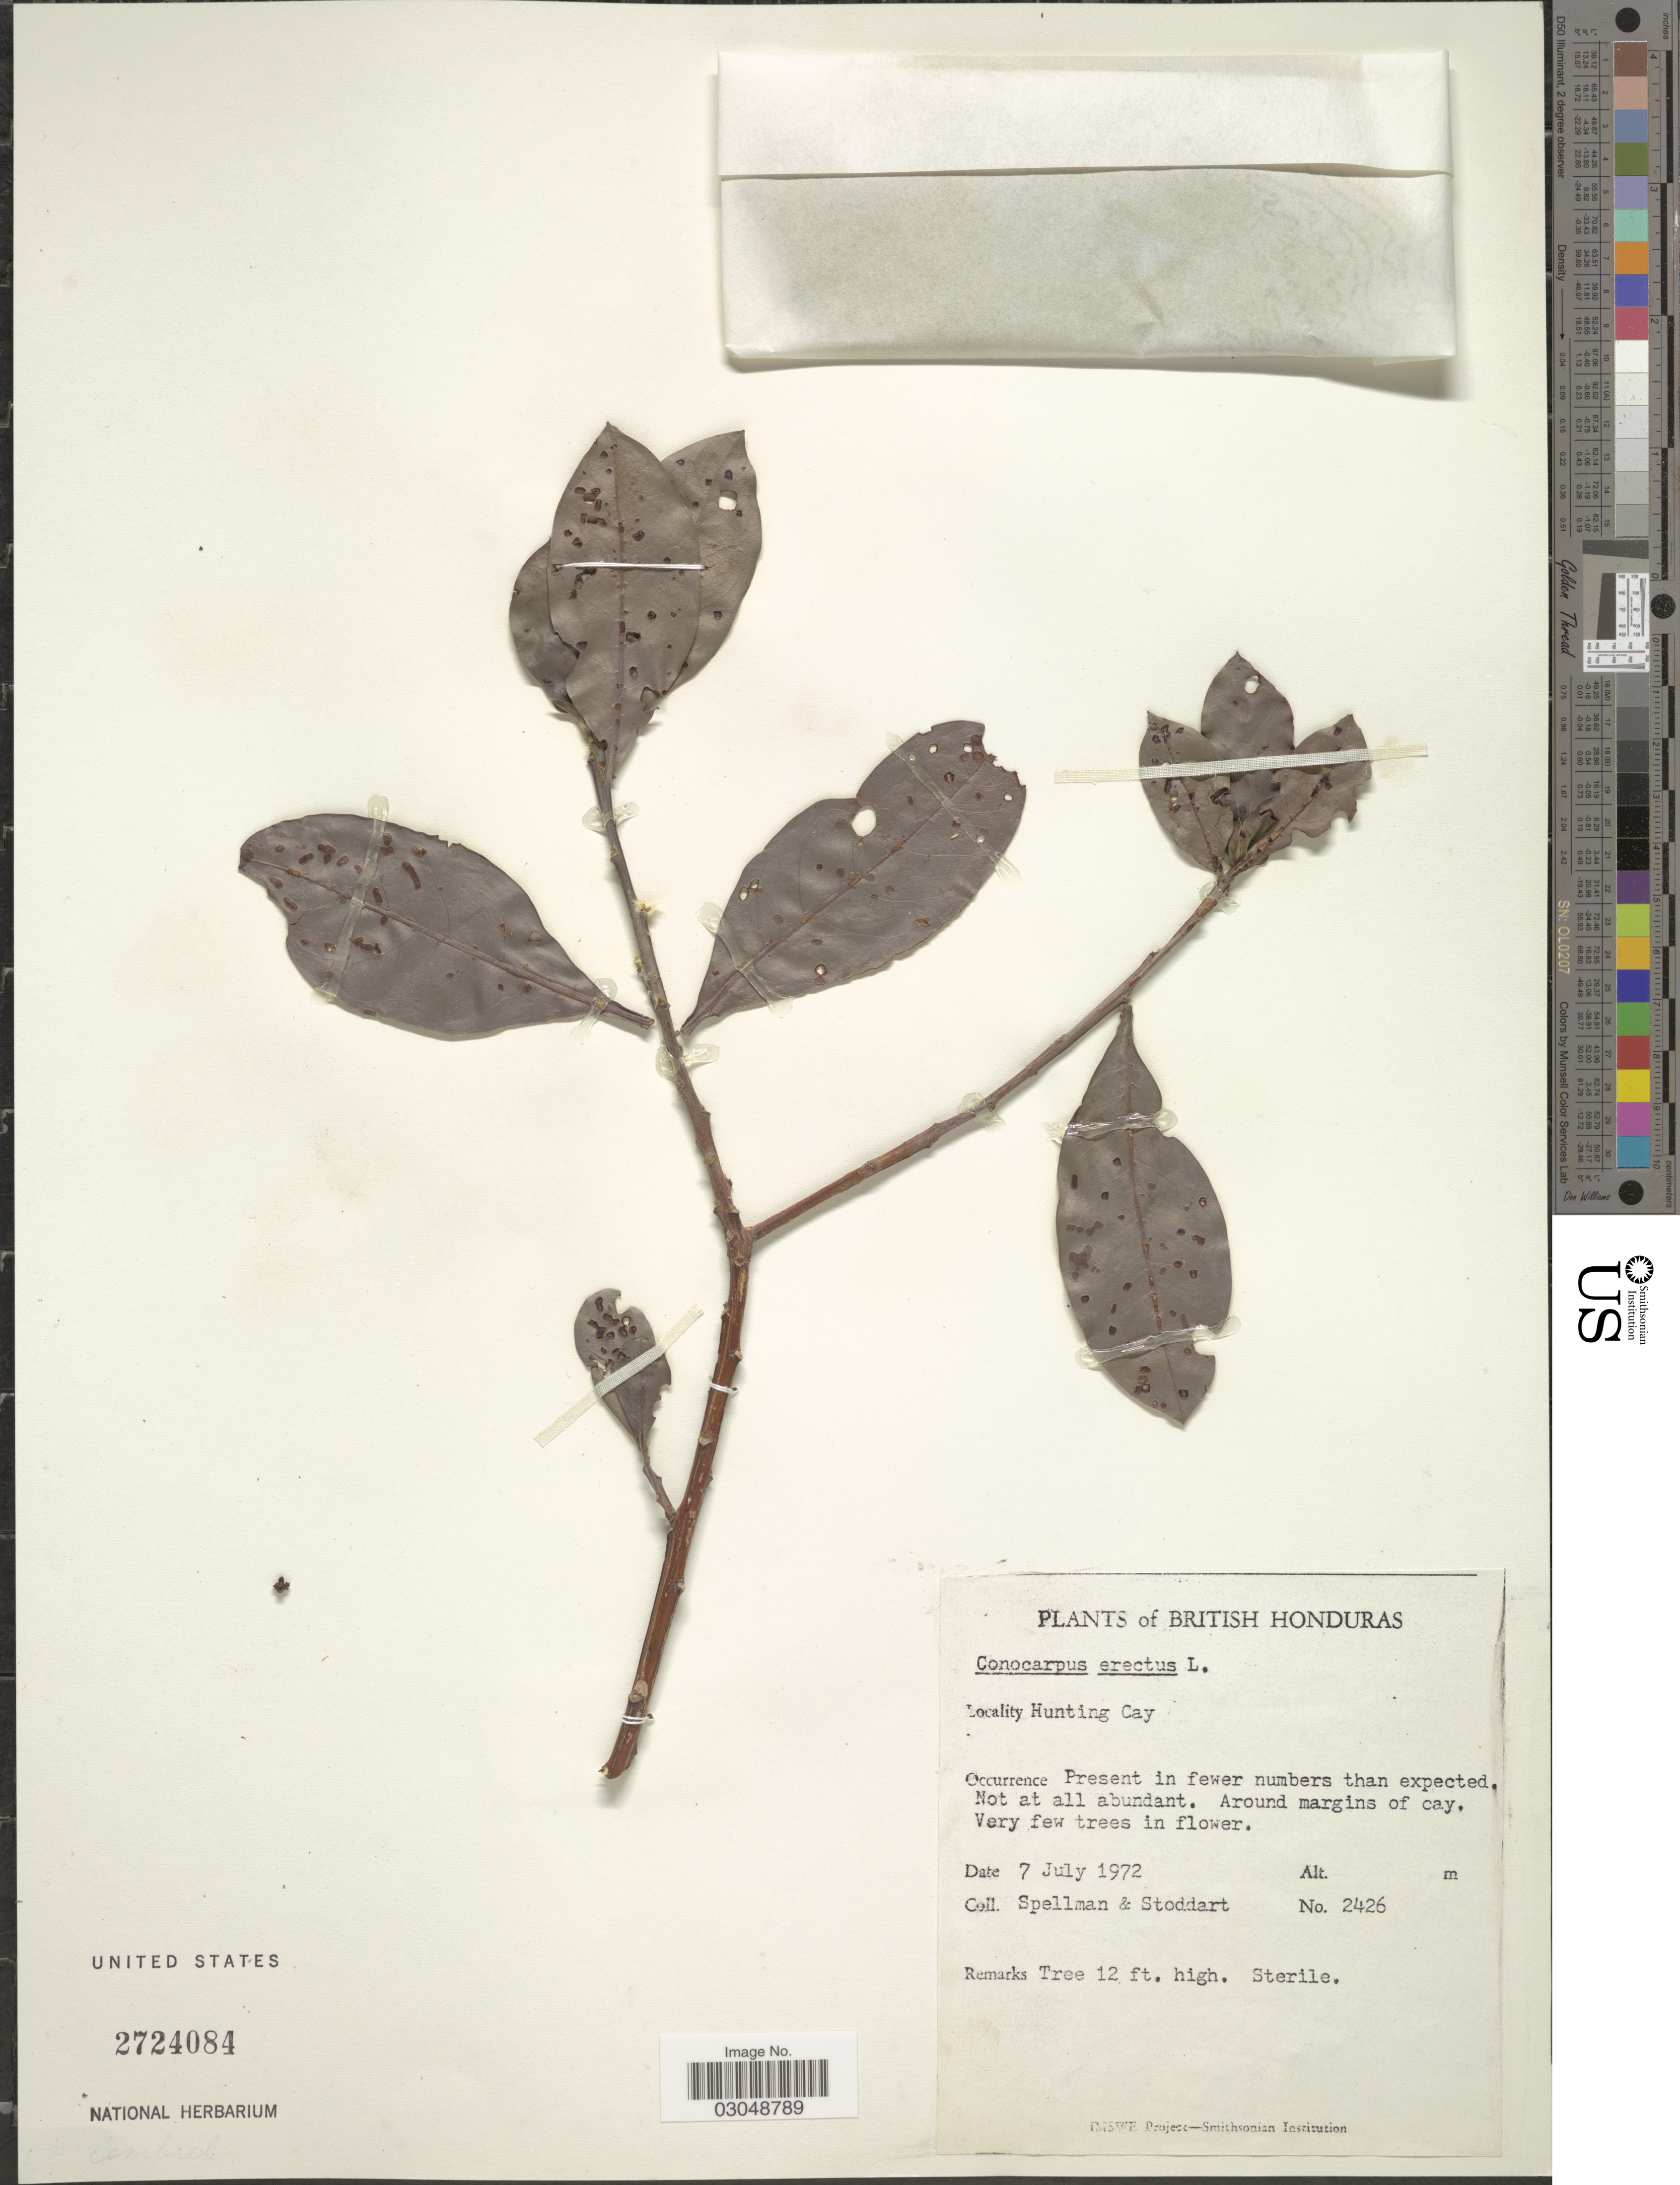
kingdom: Plantae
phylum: Tracheophyta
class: Magnoliopsida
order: Myrtales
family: Combretaceae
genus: Conocarpus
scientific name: Conocarpus erectus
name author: L.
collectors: Spellman, -- & -. Stoddart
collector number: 2426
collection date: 1972-07-07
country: Belize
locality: British Honduras. Hunting Cay.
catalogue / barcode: US 2724084